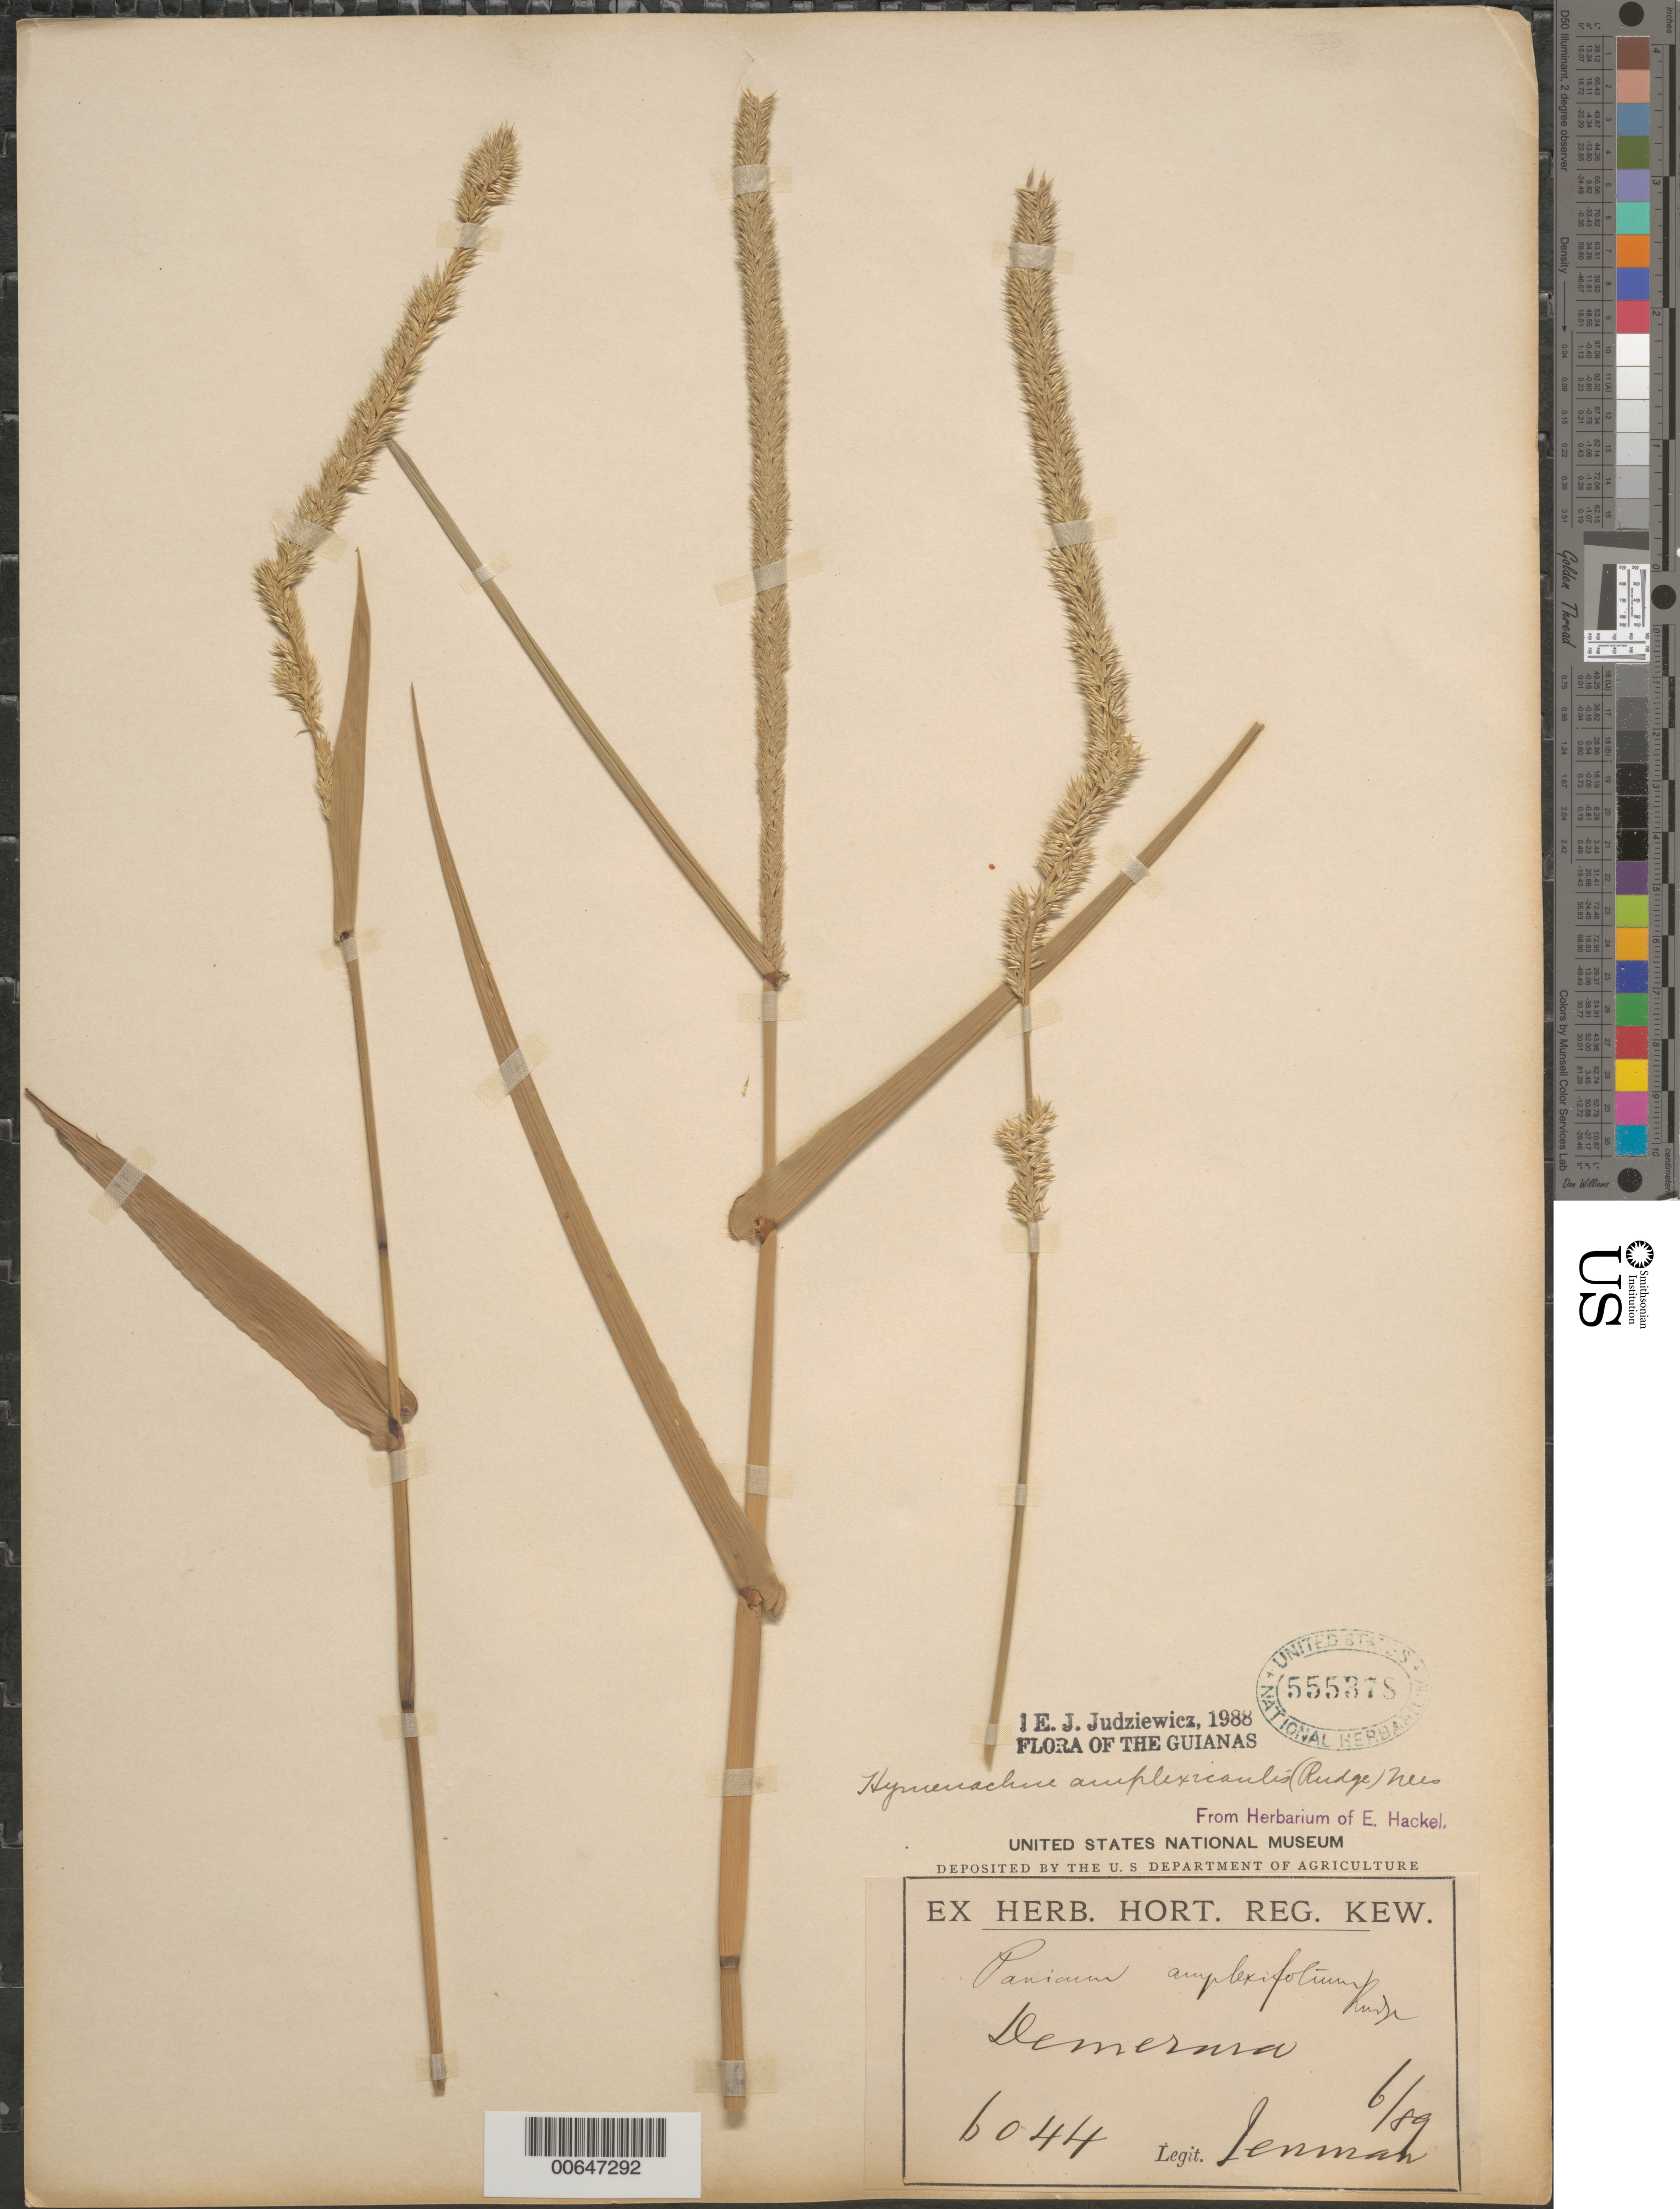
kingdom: Plantae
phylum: Tracheophyta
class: Liliopsida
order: Poales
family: Poaceae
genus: Hymenachne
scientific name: Hymenachne amplexicaulis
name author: (Rudge) Nees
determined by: Judziewicz, E. J.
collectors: G. S. Jenman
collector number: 6044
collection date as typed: June 1889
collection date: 1889-06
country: Guyana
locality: Demerara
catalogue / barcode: US 555378